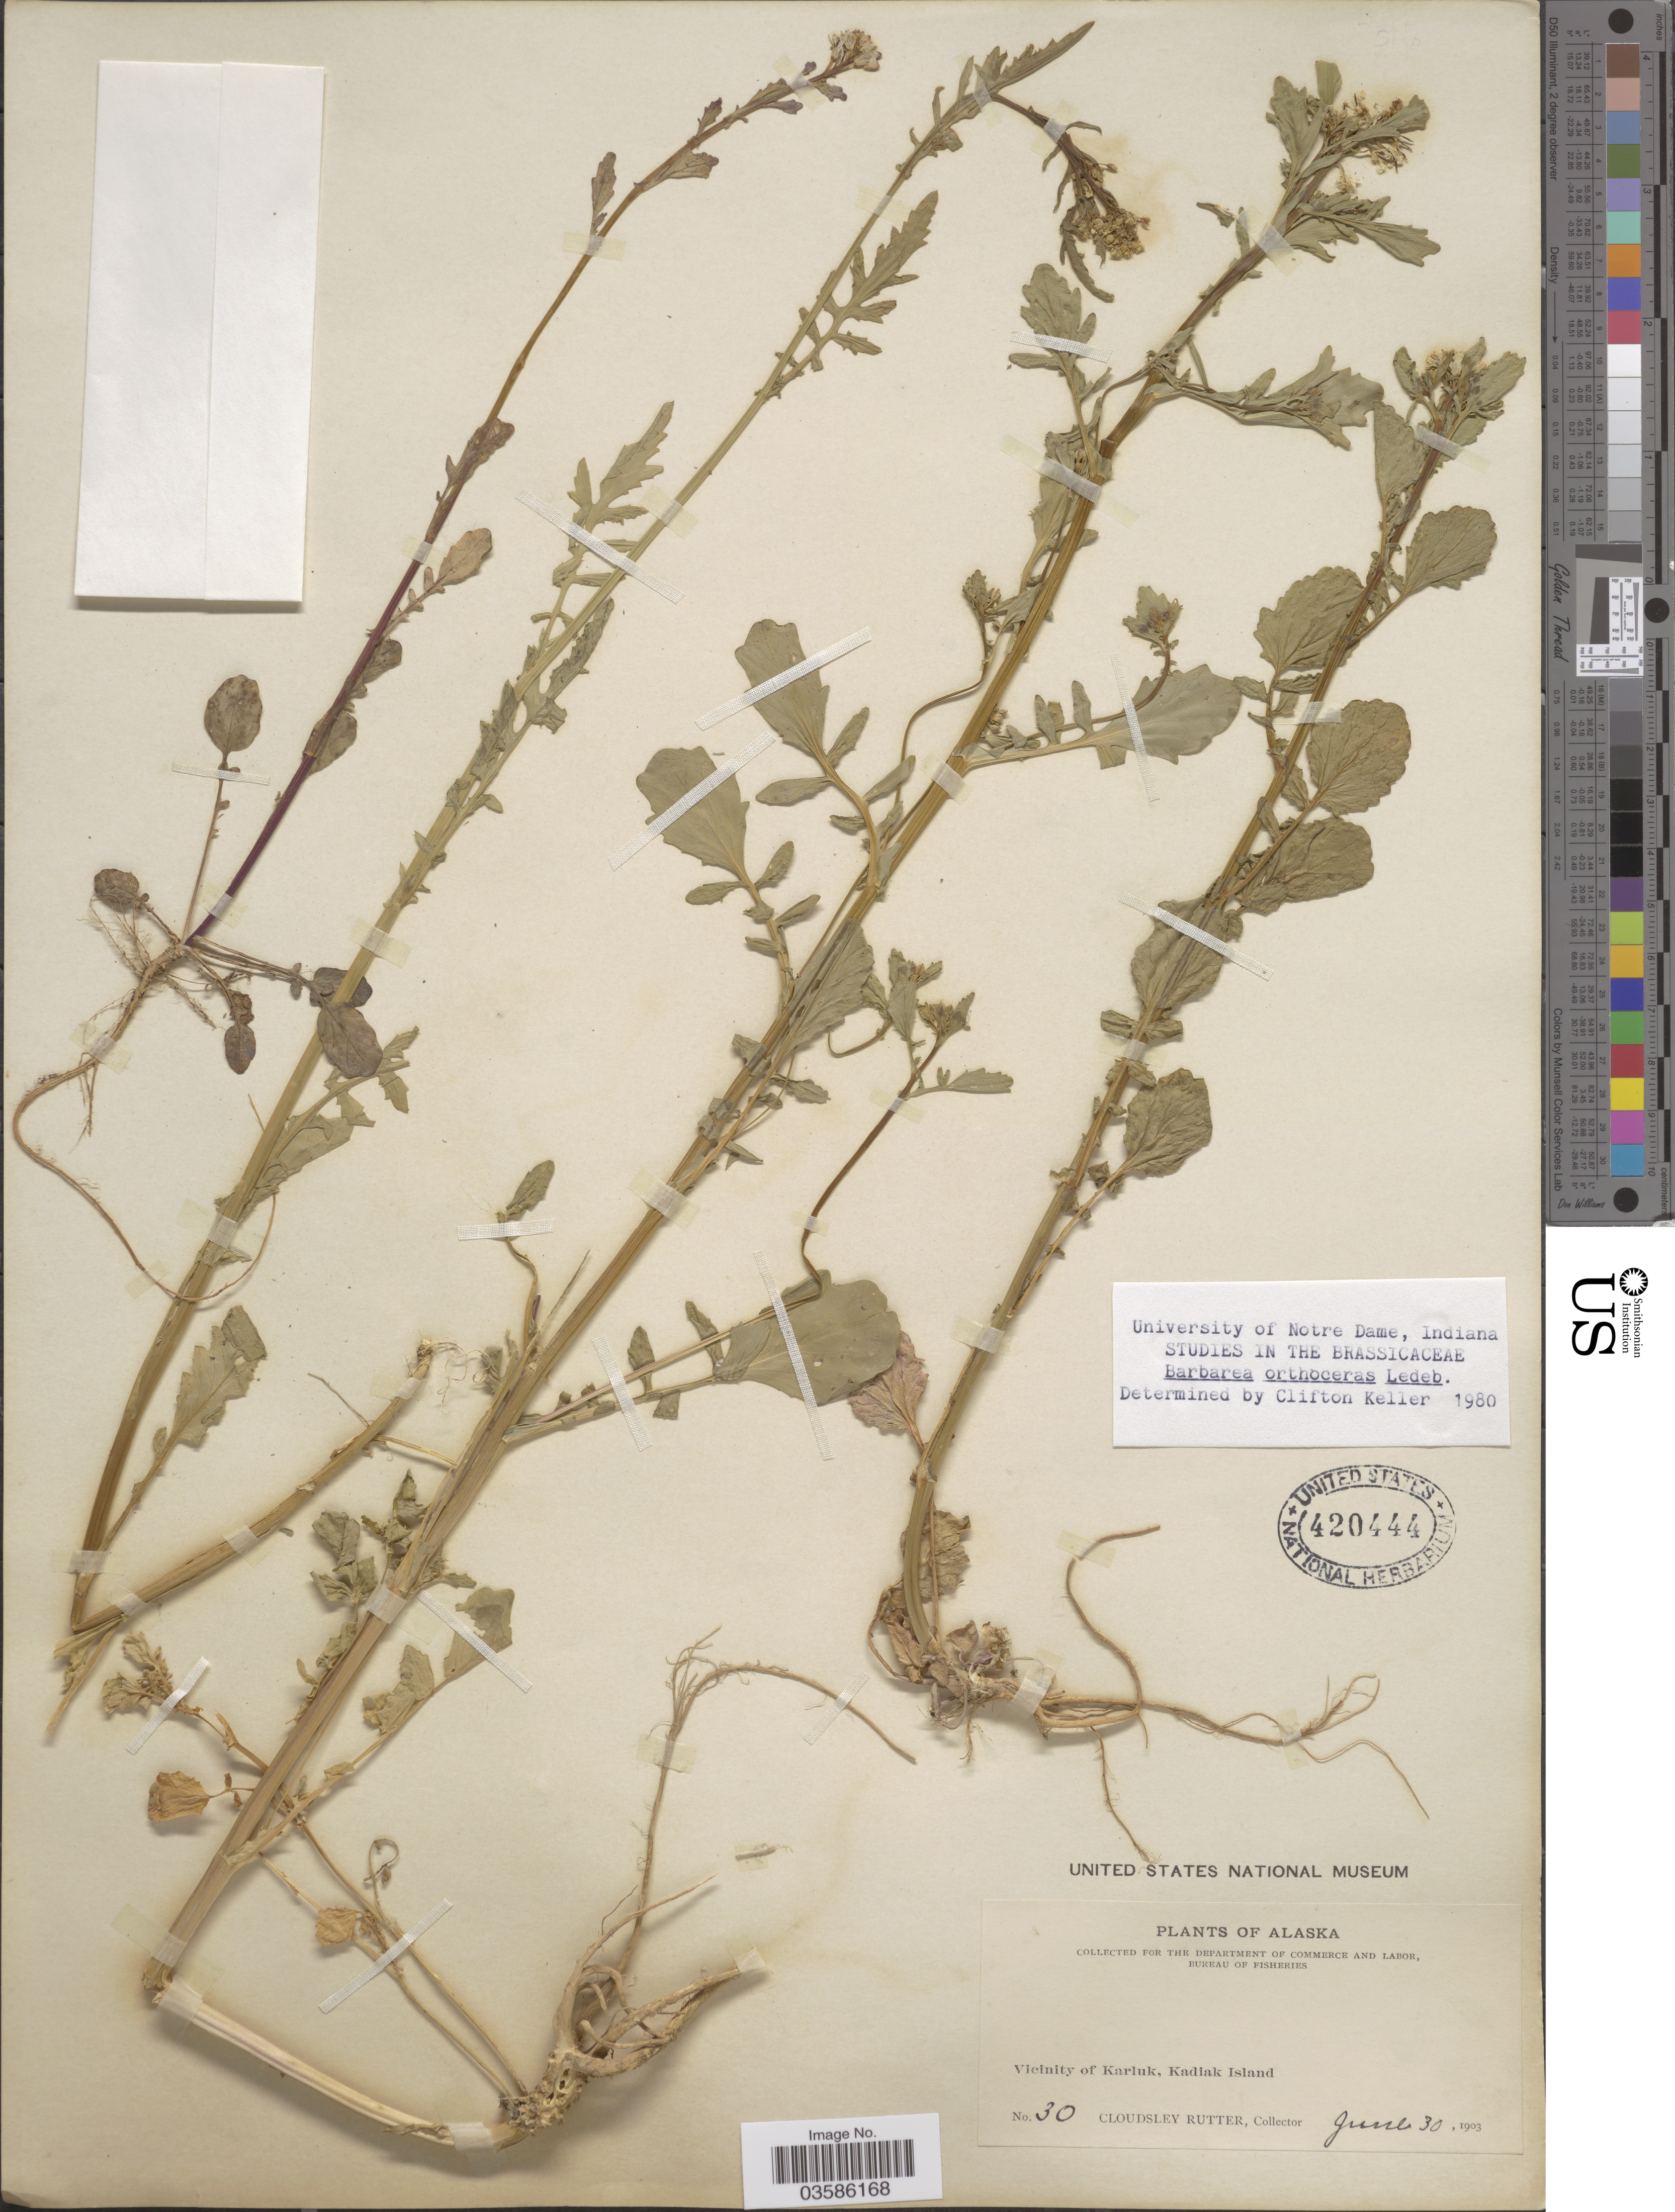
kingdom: Plantae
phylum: Tracheophyta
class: Magnoliopsida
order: Brassicales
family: Brassicaceae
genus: Barbarea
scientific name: Barbarea orthoceras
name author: Ledeb.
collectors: C. Rutter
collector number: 30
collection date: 1903-06-30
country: United States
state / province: Alaska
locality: Vicinity of Karluk, Kadiak Island.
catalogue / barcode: US 420444